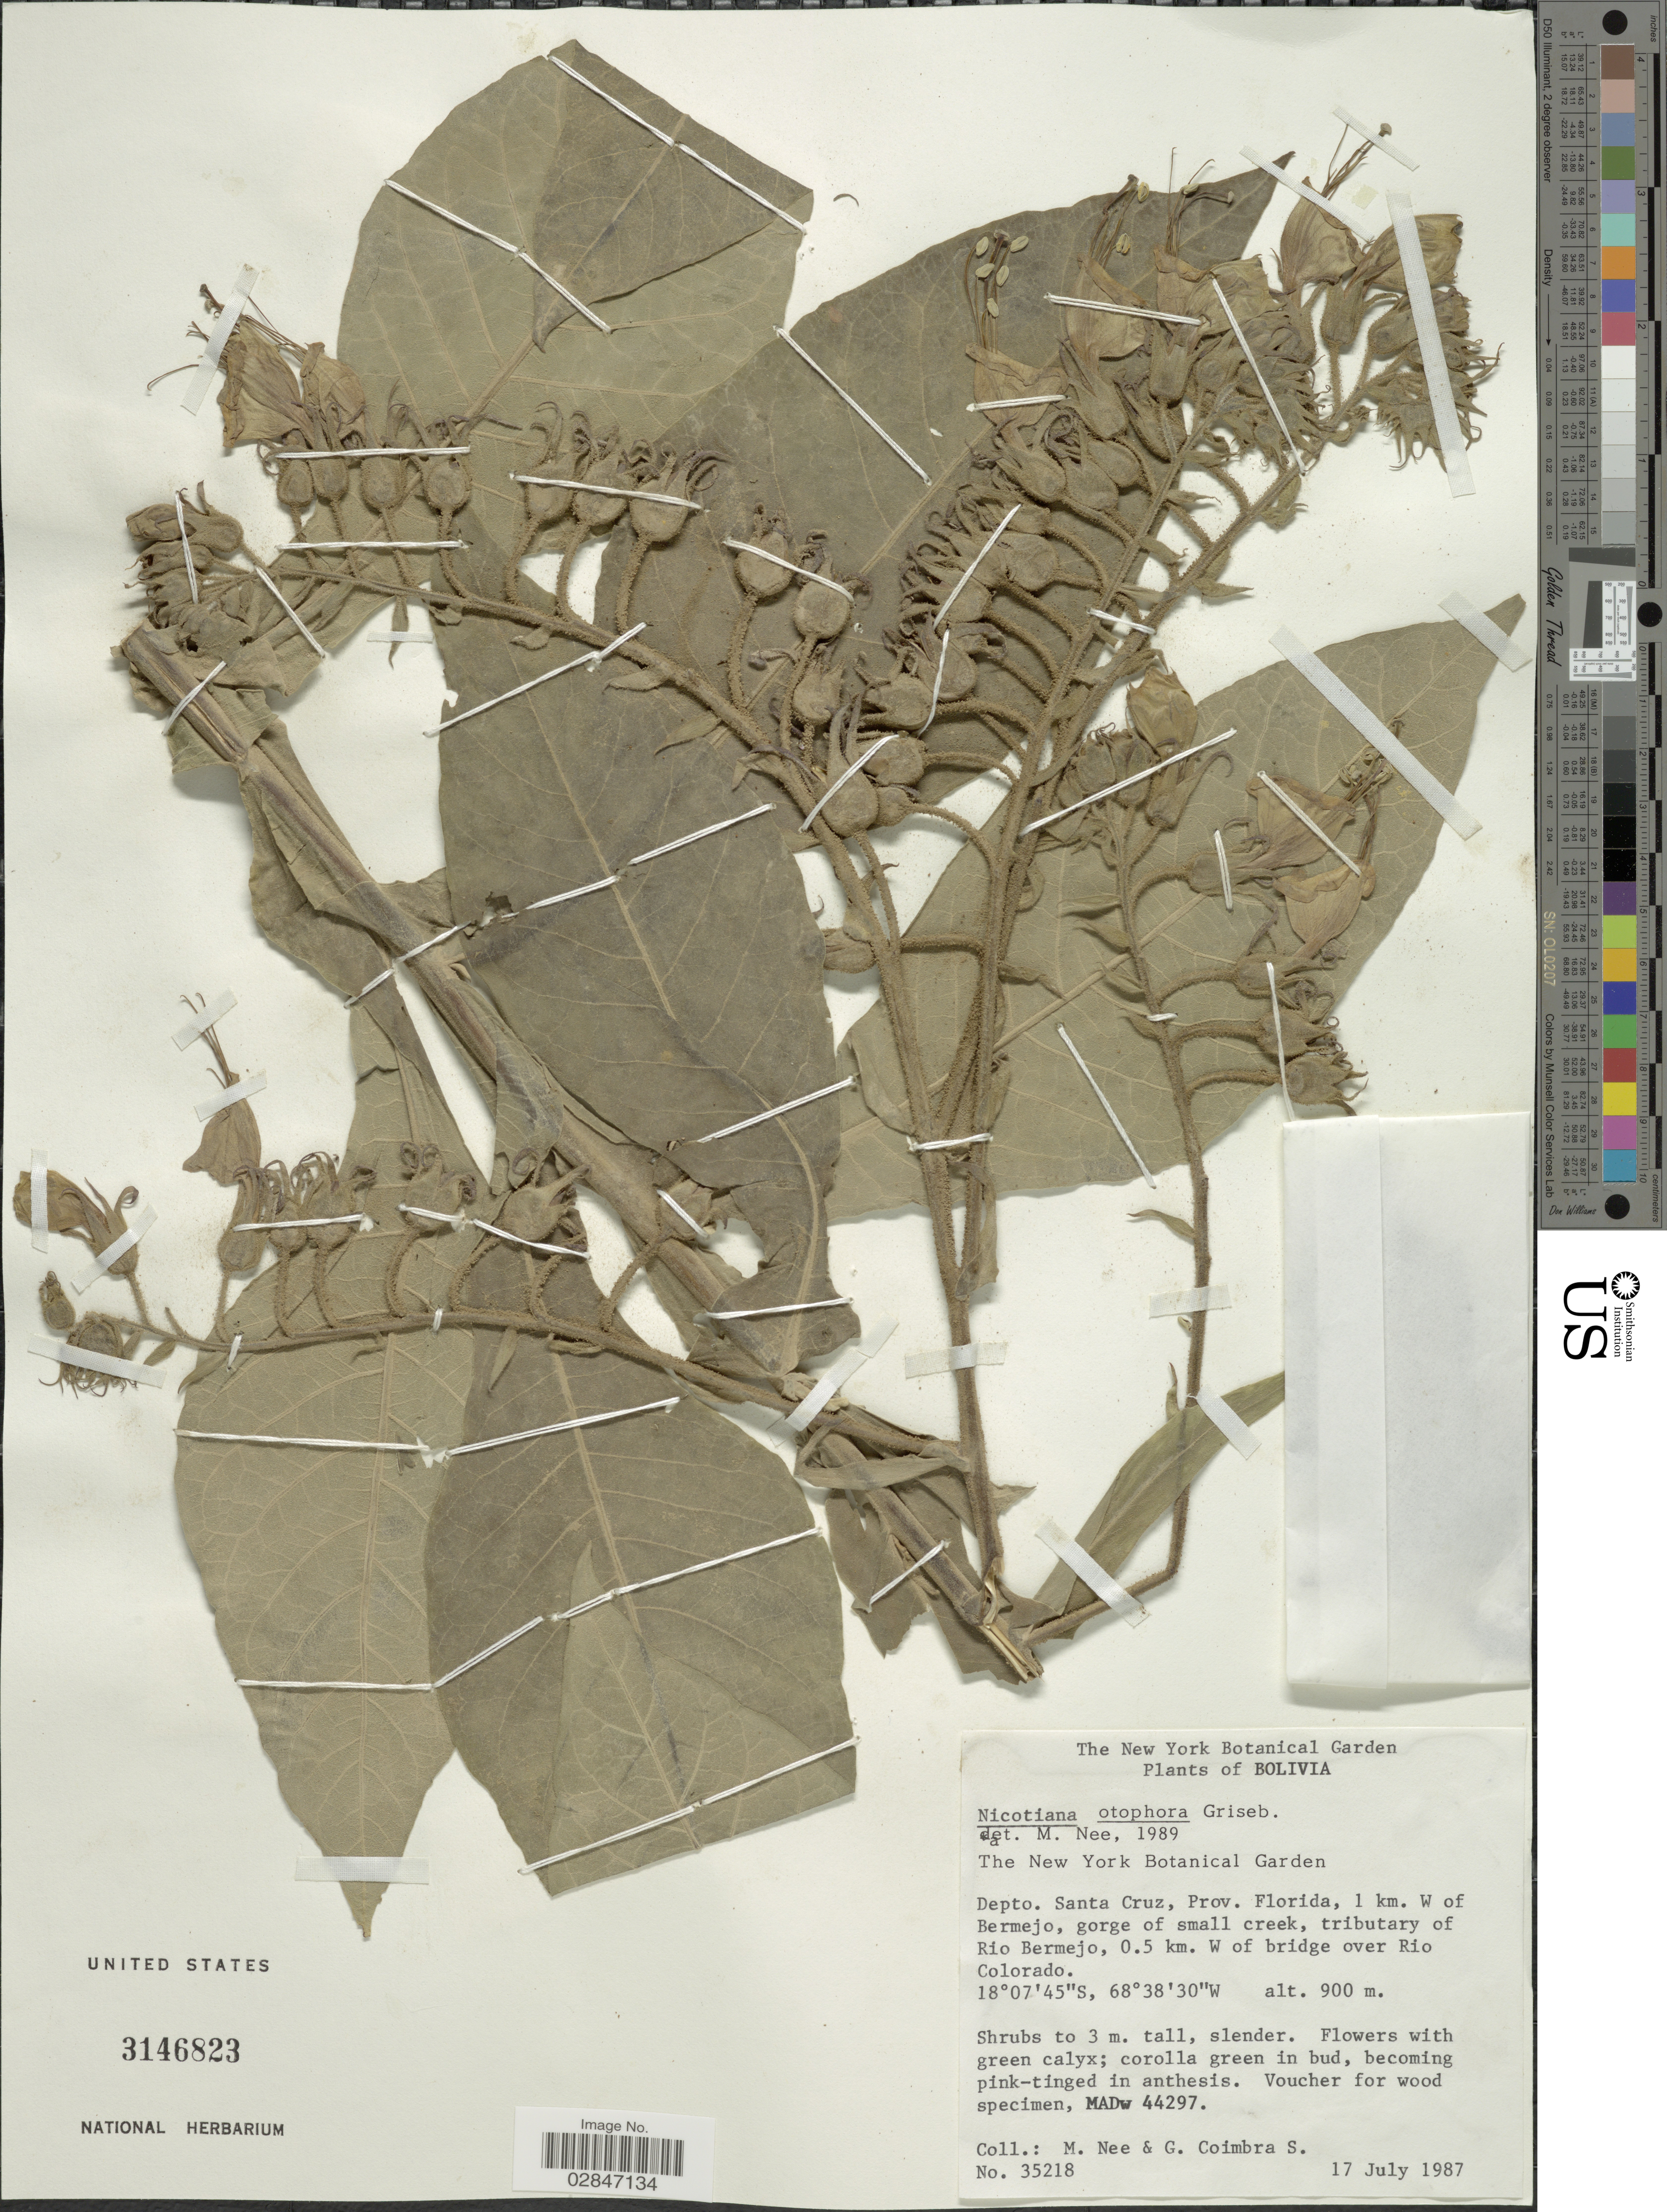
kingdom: Plantae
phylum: Tracheophyta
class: Magnoliopsida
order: Solanales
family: Solanaceae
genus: Nicotiana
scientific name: Nicotiana otophora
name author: Griseb.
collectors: M. Nee & G. Coimbra S.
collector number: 35218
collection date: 1987-07-17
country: Bolivia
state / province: Santa Cruz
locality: Depto. Santa Cruz, Prov. Florida, 1 km. W of Bermejo, gorge of small creek, tributary of Rio Bermejo, 0.5 km. W of bridge over Rio Colorado.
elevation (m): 900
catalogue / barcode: US 3146823